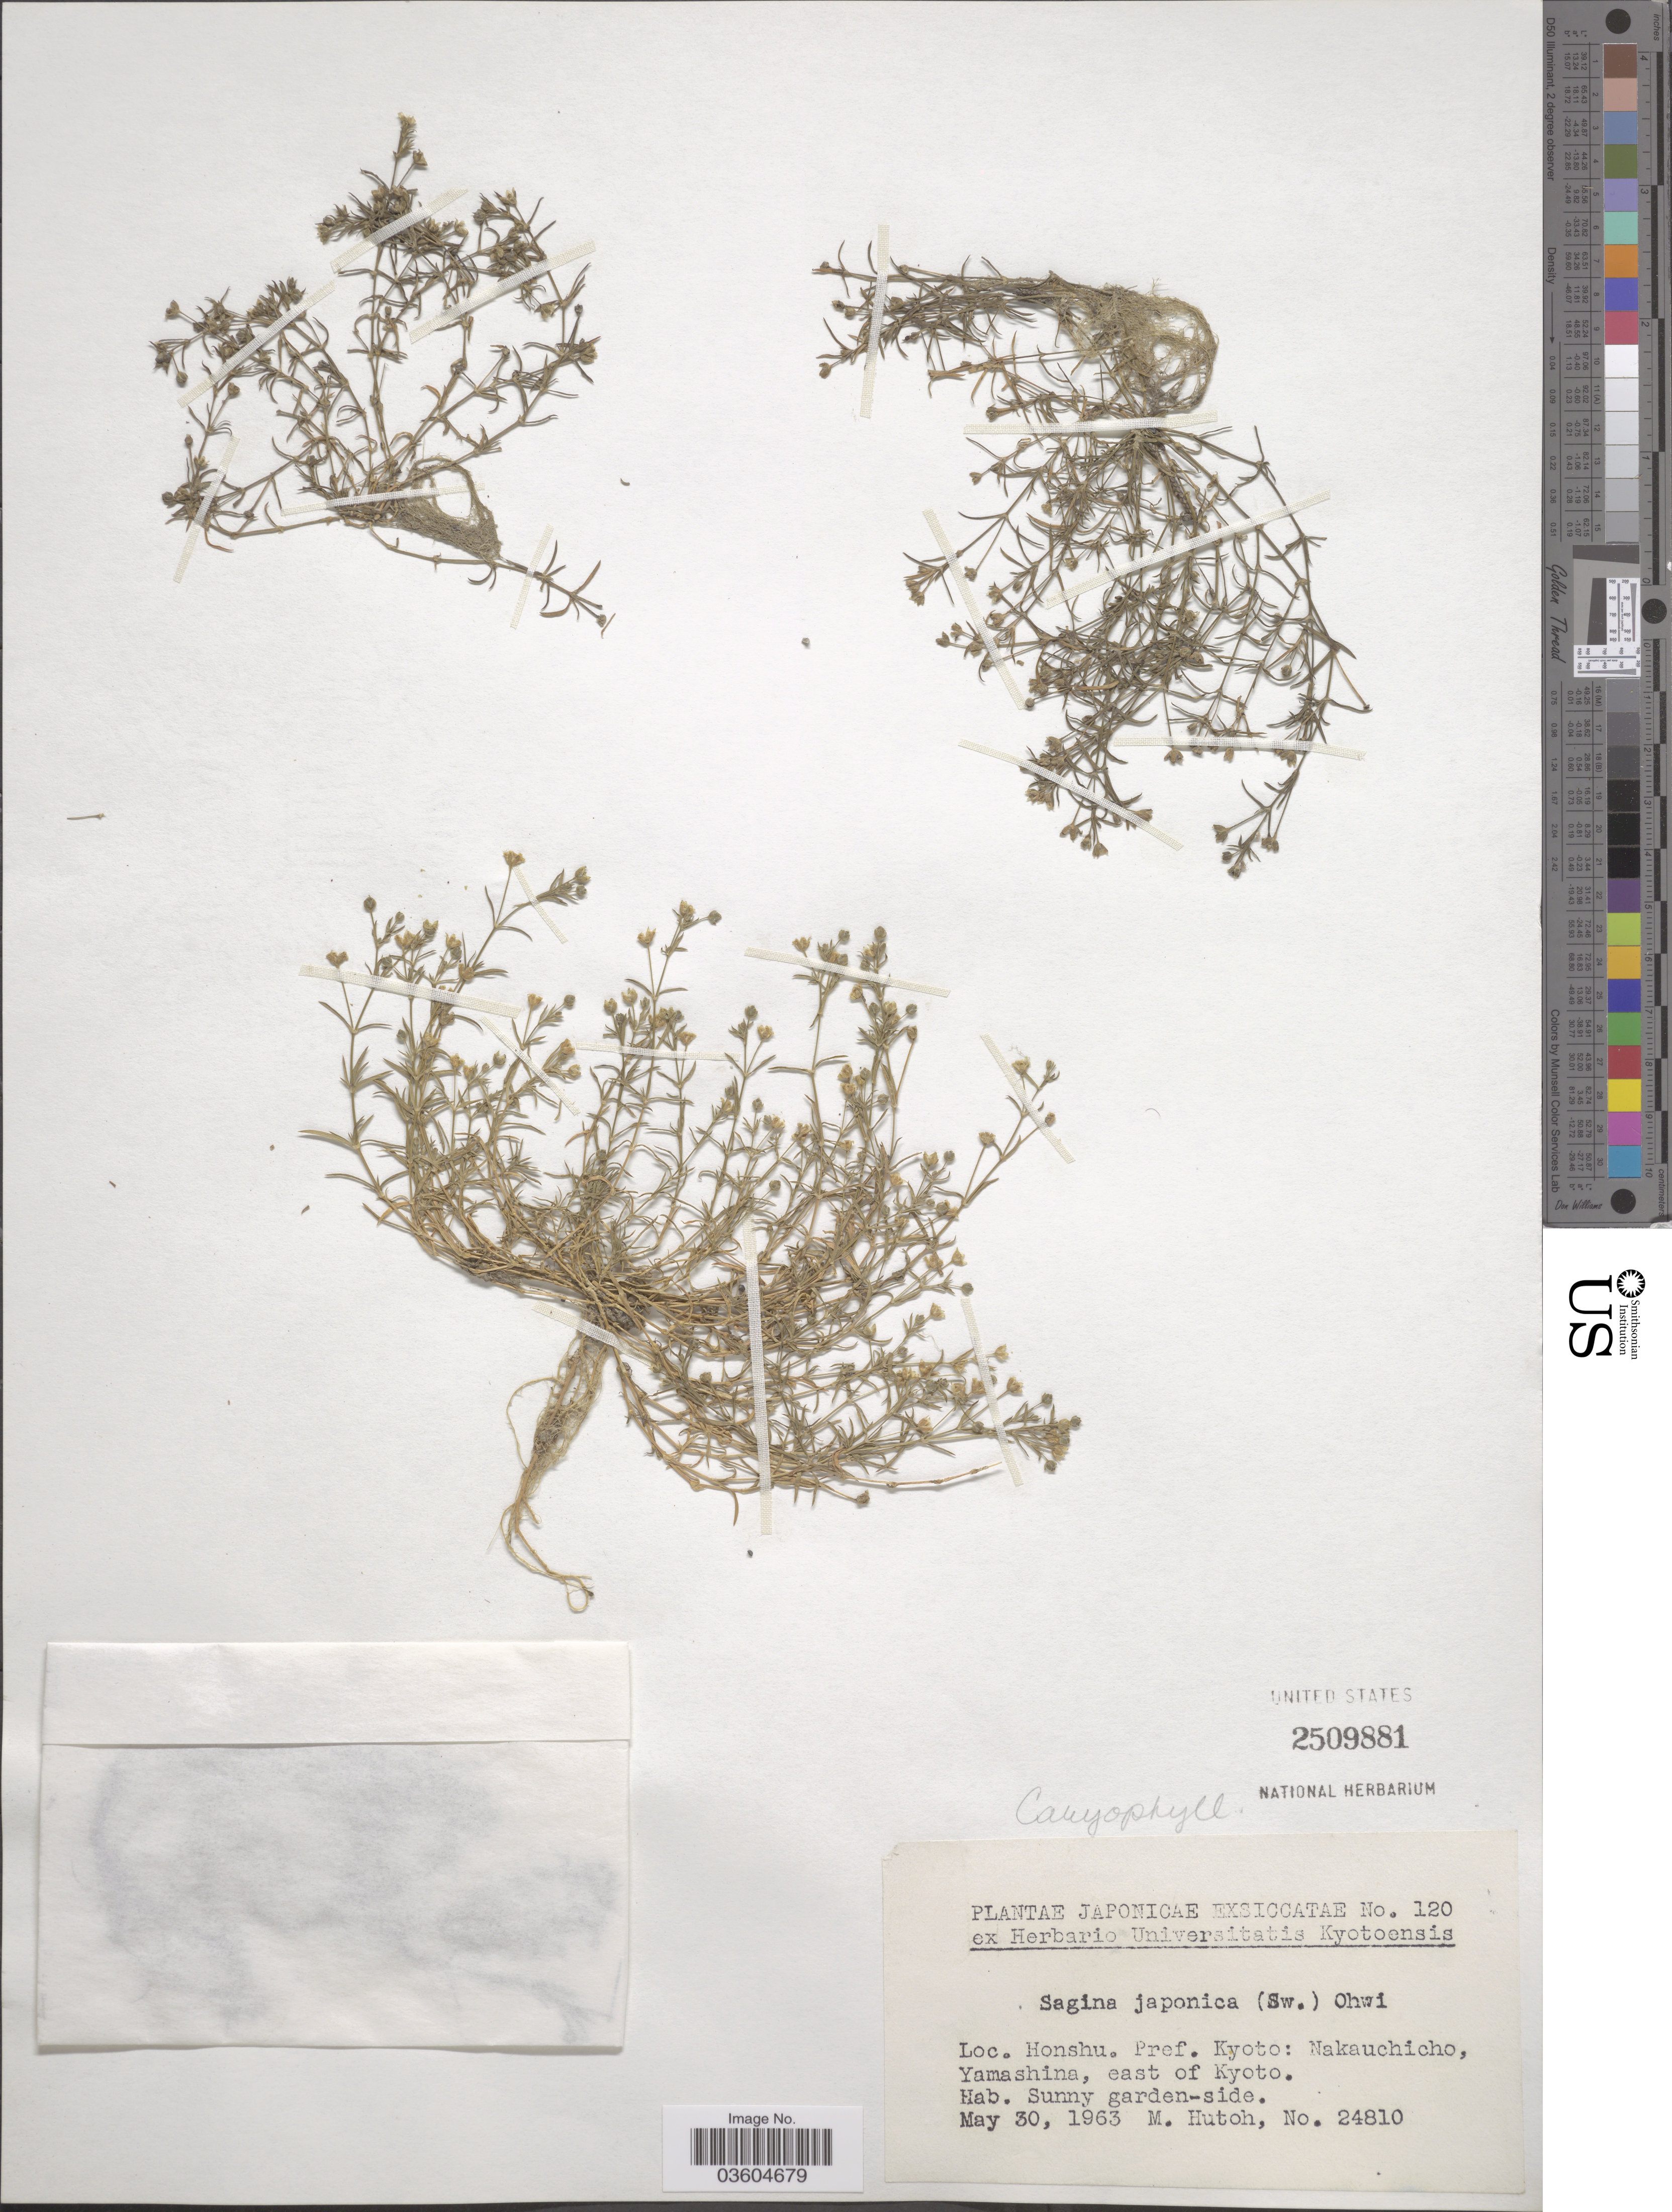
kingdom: Plantae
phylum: Tracheophyta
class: Magnoliopsida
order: Caryophyllales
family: Caryophyllaceae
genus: Sagina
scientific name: Sagina japonica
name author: (Sw.) Ohwi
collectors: M. Hutoh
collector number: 24810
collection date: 1963-05-30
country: Japan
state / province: Kyoto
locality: Honshu. Pref. Nakauchicho, Yamashina, east of Kyoto.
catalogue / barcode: US 2509881